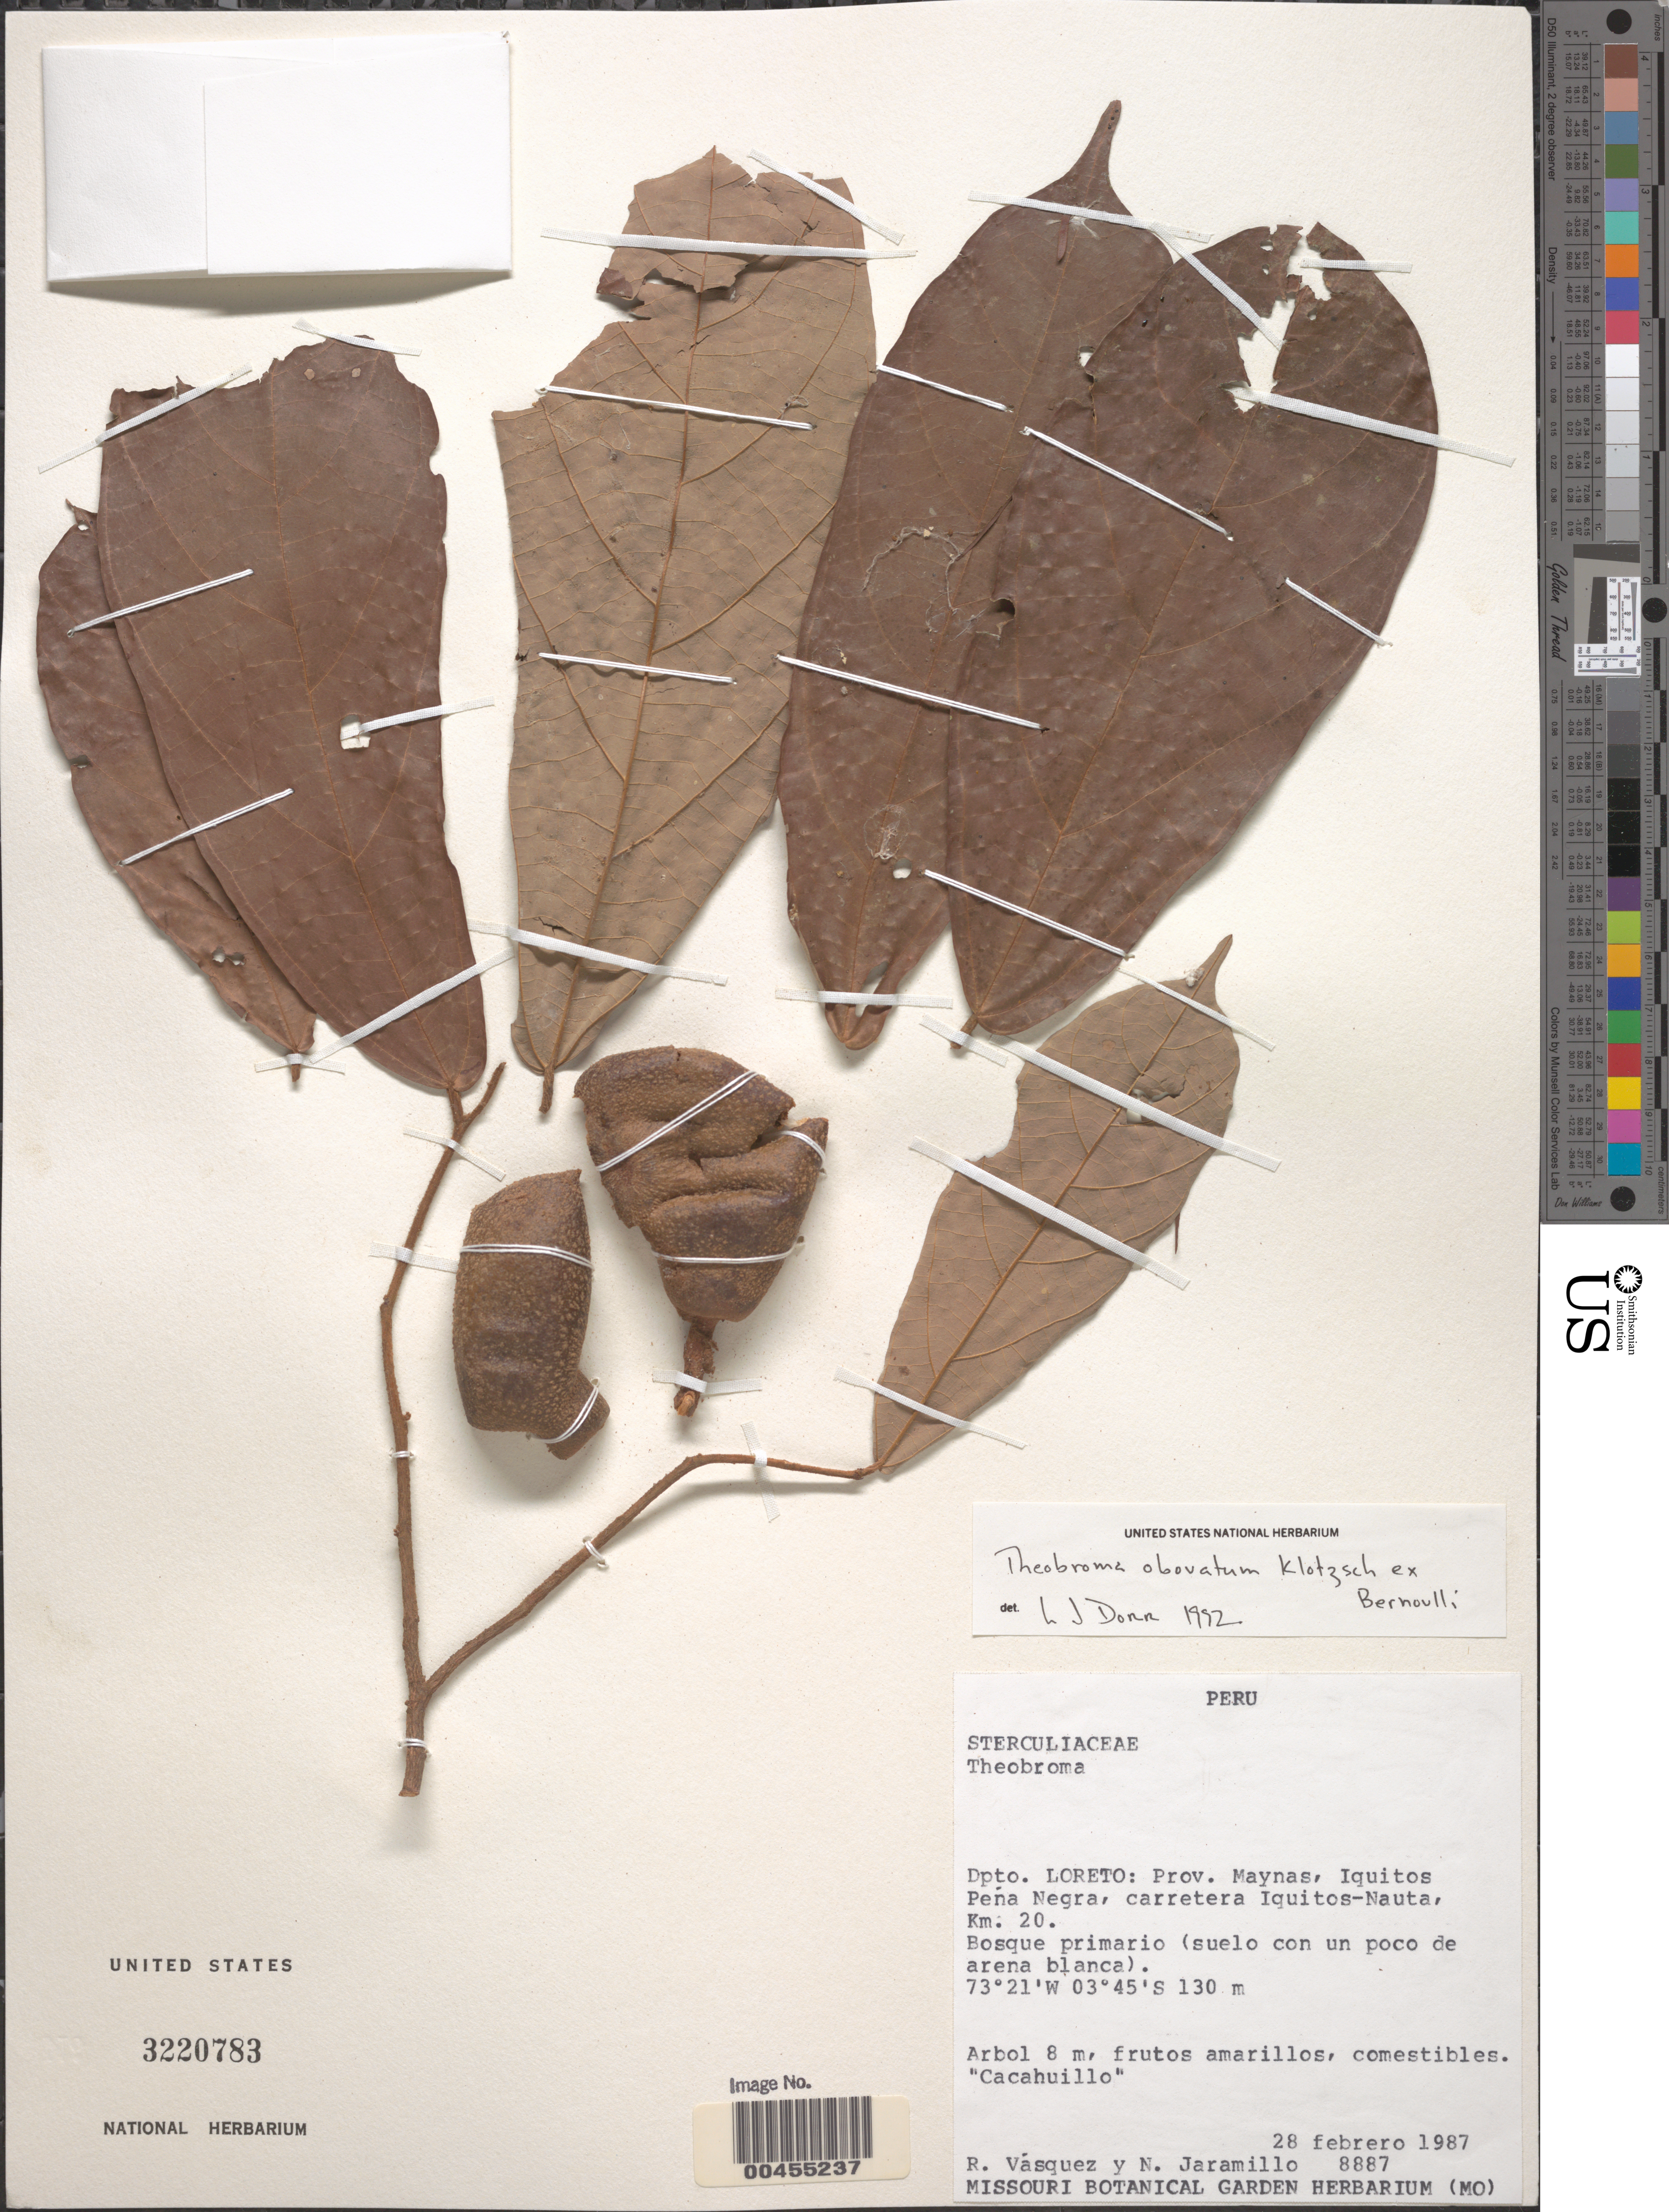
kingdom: Plantae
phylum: Tracheophyta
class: Magnoliopsida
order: Malvales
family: Malvaceae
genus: Theobroma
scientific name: Theobroma obovatum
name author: Klotzsch ex Bernoulli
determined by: Dorr, L. J., (BOT), Smithsonian Institution - National Museum of Natural History (UNITED STATES)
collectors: R. Vásquez & N. Jaramillo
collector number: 8887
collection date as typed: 28 Feb 1987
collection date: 1987-02-28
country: Peru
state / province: Loreto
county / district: Maynas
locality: Iquitos Pena Negra; carretera Iquitos - Nauta, km. 20.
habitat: Bosque primario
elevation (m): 130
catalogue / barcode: US 3220783